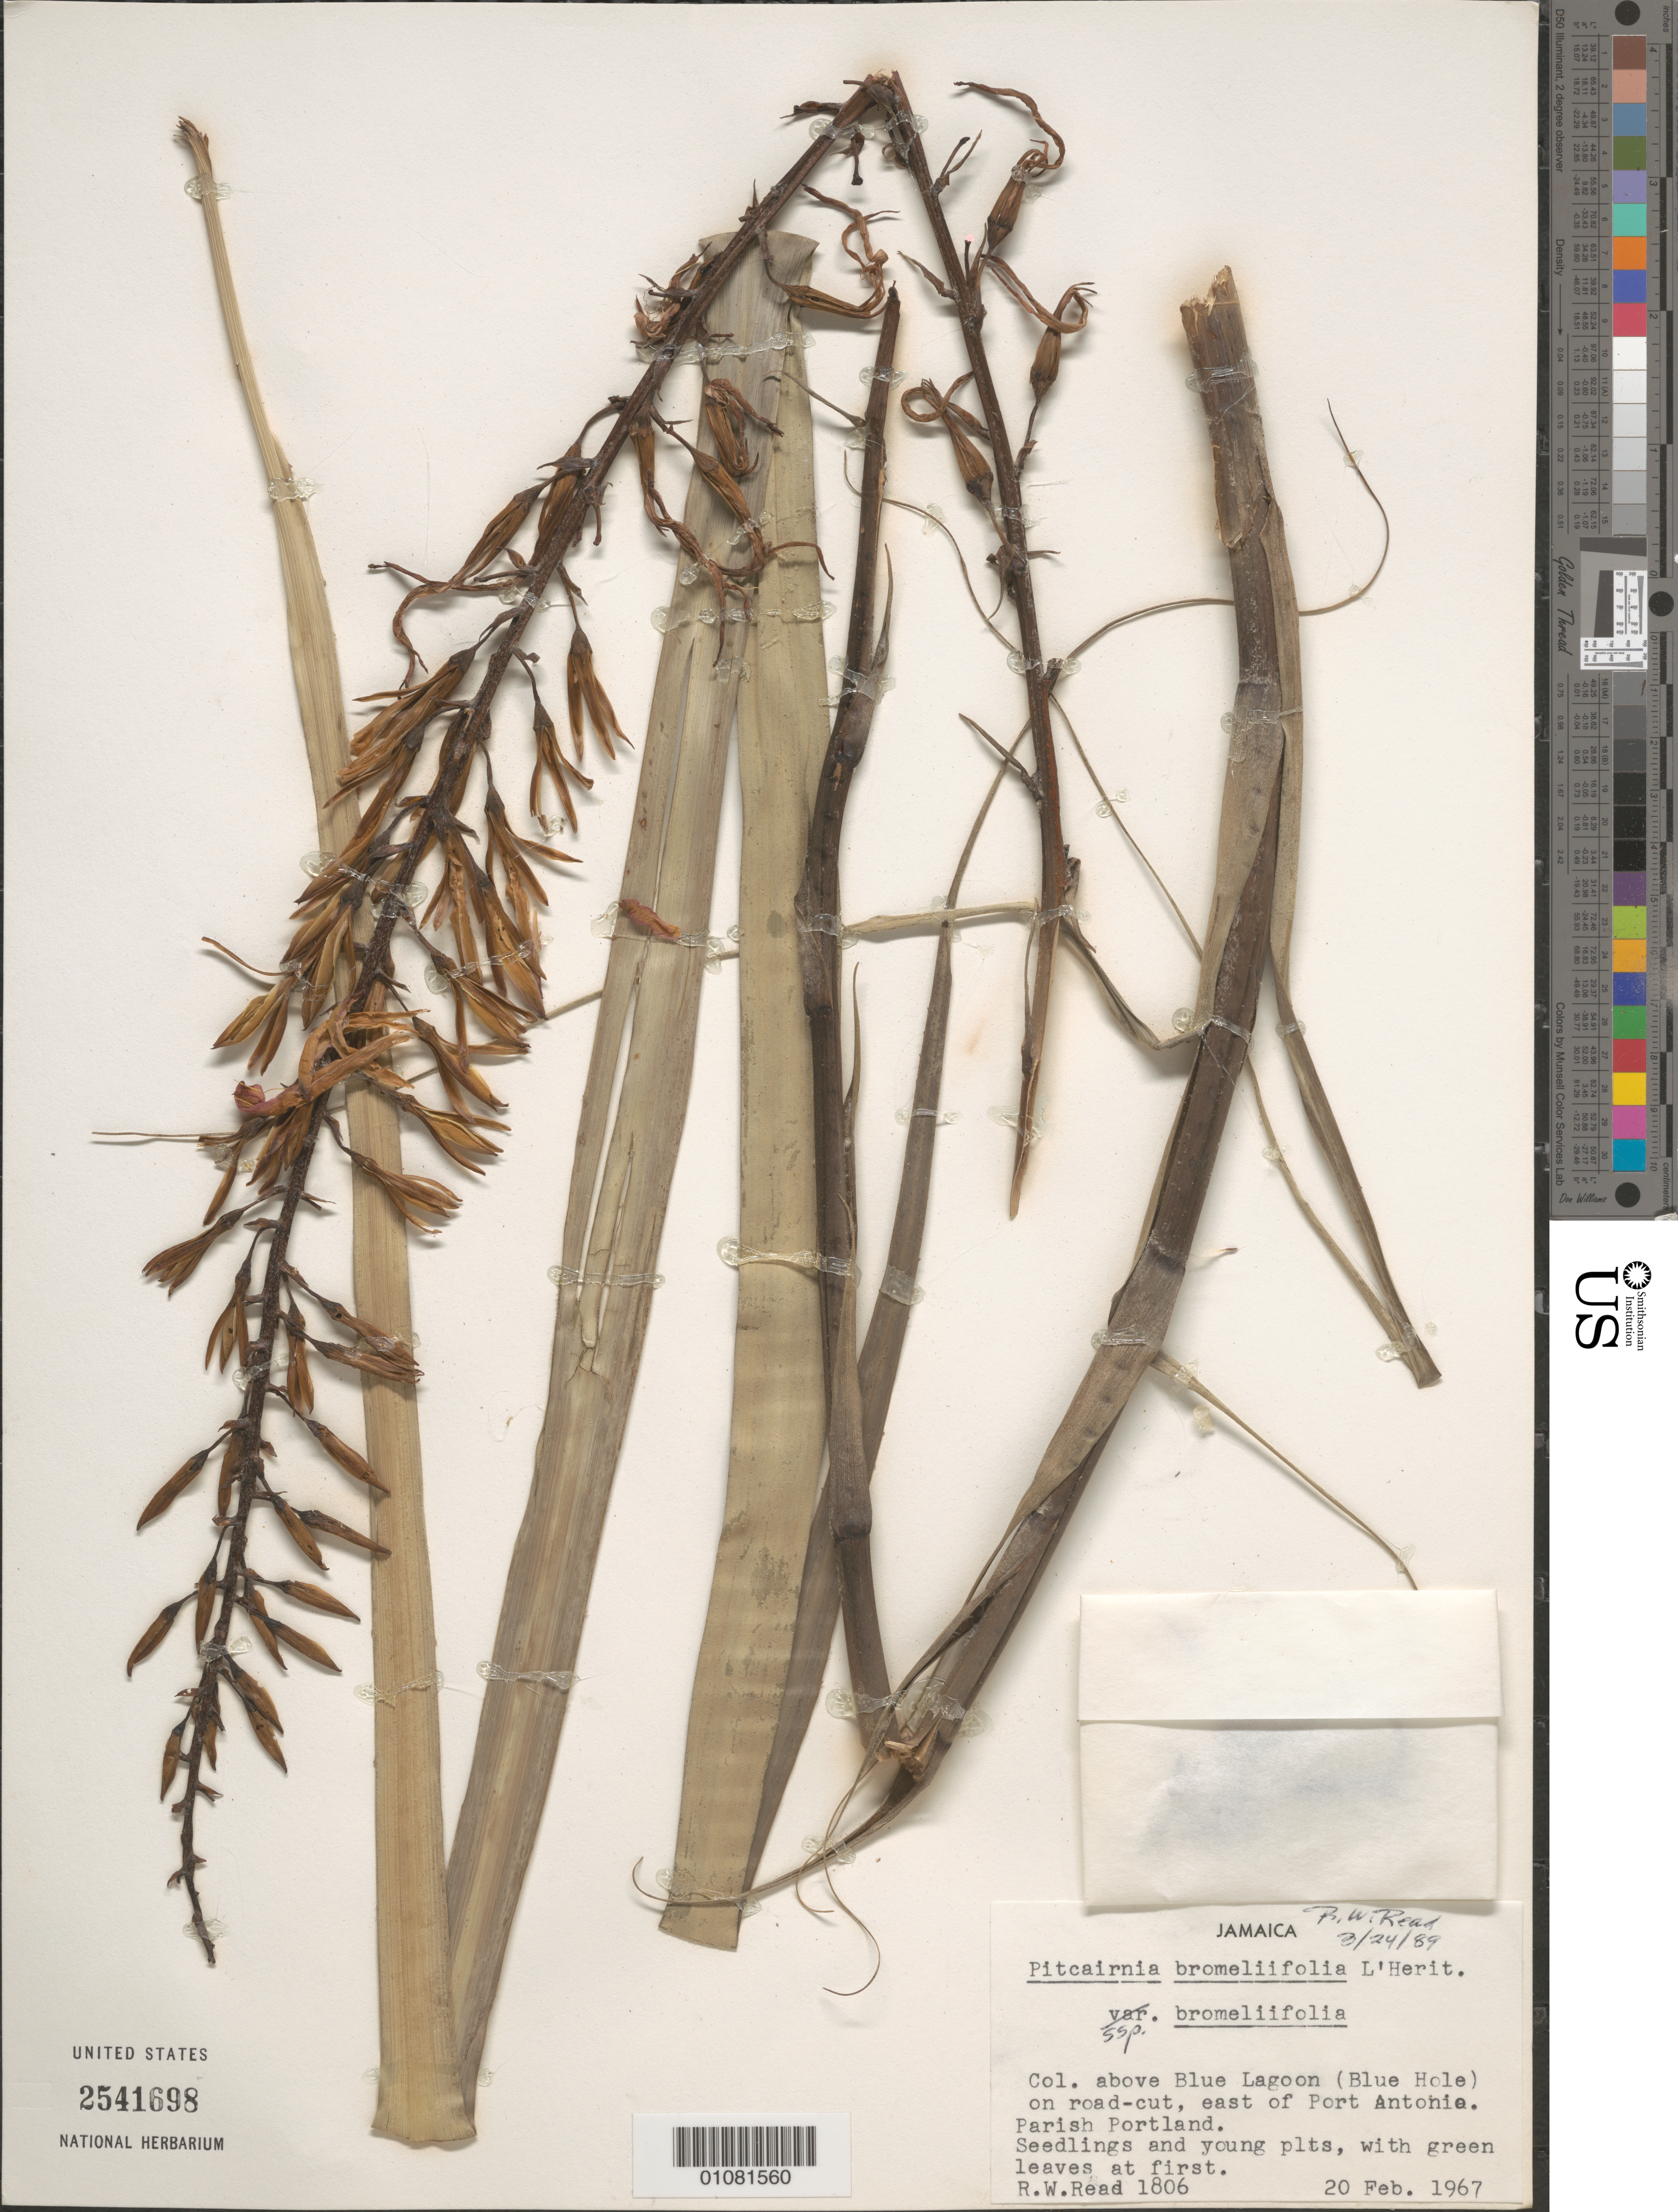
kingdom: Plantae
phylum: Tracheophyta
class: Liliopsida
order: Poales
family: Bromeliaceae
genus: Pitcairnia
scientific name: Pitcairnia bromeliifolia var. bromeliifolia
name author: L'Hér.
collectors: R. W. Read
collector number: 1806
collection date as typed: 20 Feb 1967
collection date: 1967-02-20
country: Jamaica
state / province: Portland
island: Jamaica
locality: Above Blue Lagoon (Blue Hole) on road-cut, E of Port Antonio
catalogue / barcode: US 2541698